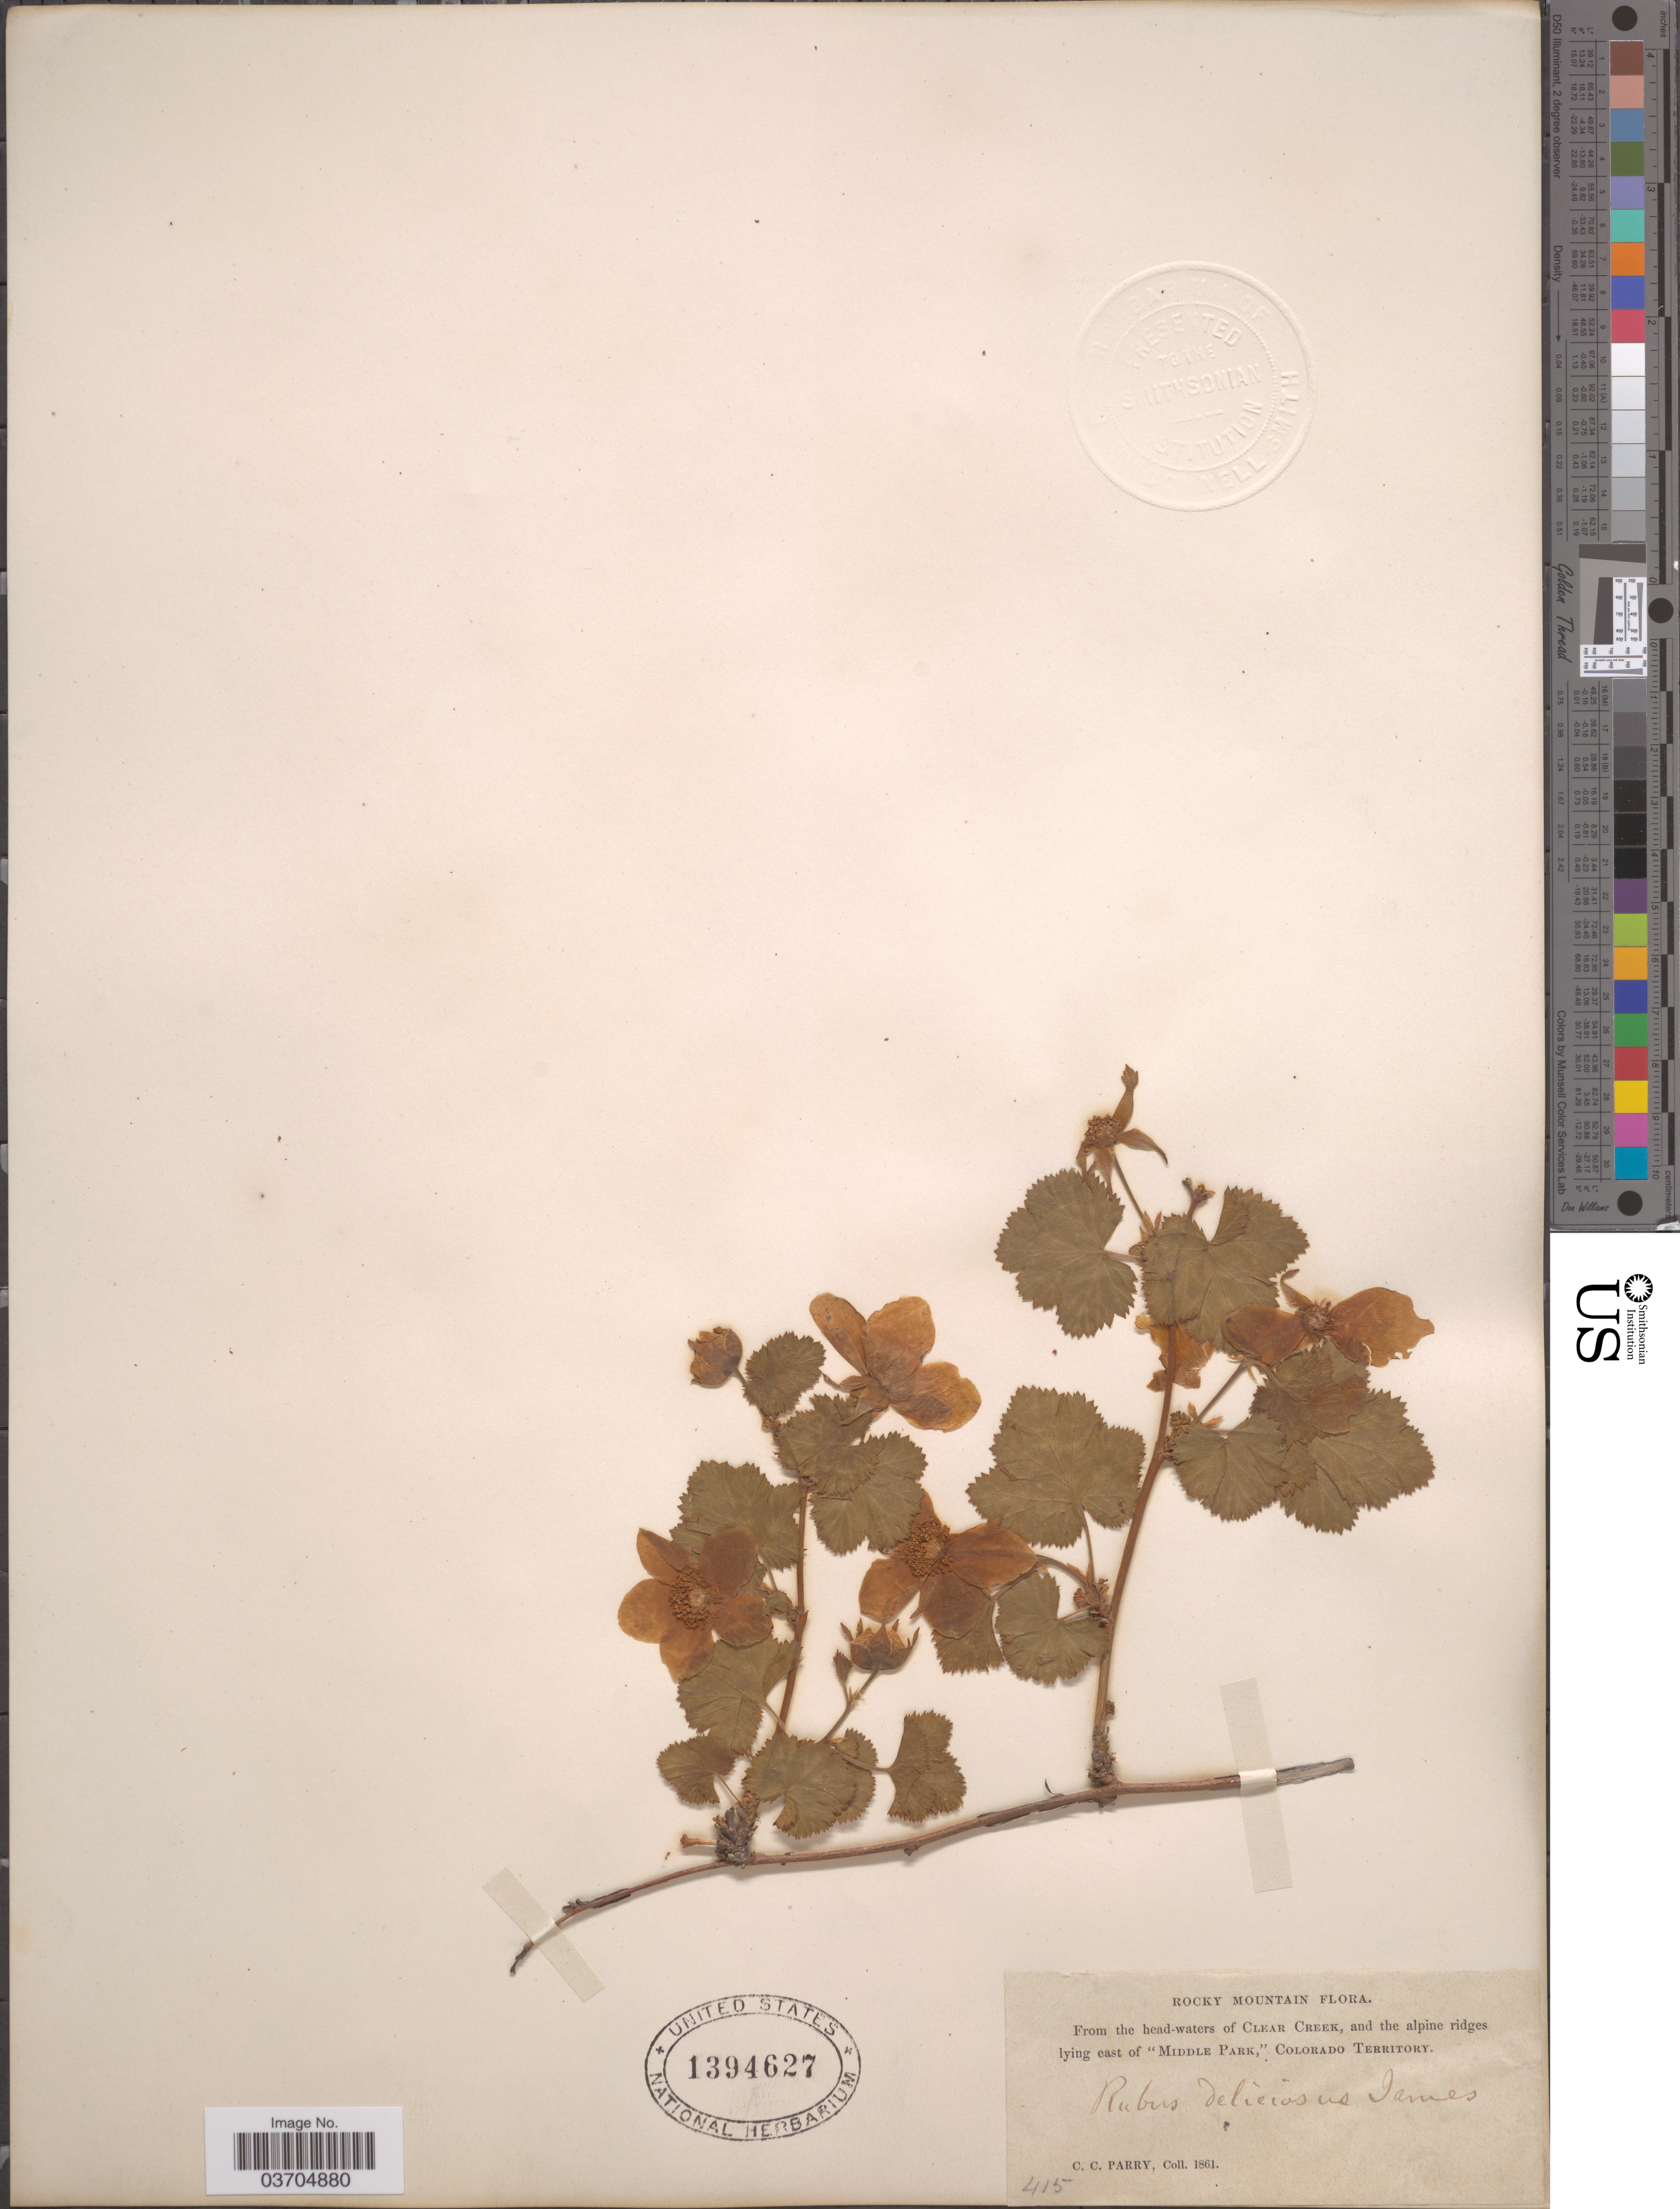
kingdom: Plantae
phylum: Tracheophyta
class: Magnoliopsida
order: Rosales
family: Rosaceae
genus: Rubus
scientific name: Rubus deliciosus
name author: Torr.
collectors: C. C. Parry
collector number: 415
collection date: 1861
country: United States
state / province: Colorado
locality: Rocky Mountain. The head-waters of Clear Creek, and the alpine ridges lying east of "Middle Park," Colorado Territory.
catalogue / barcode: US 1394627